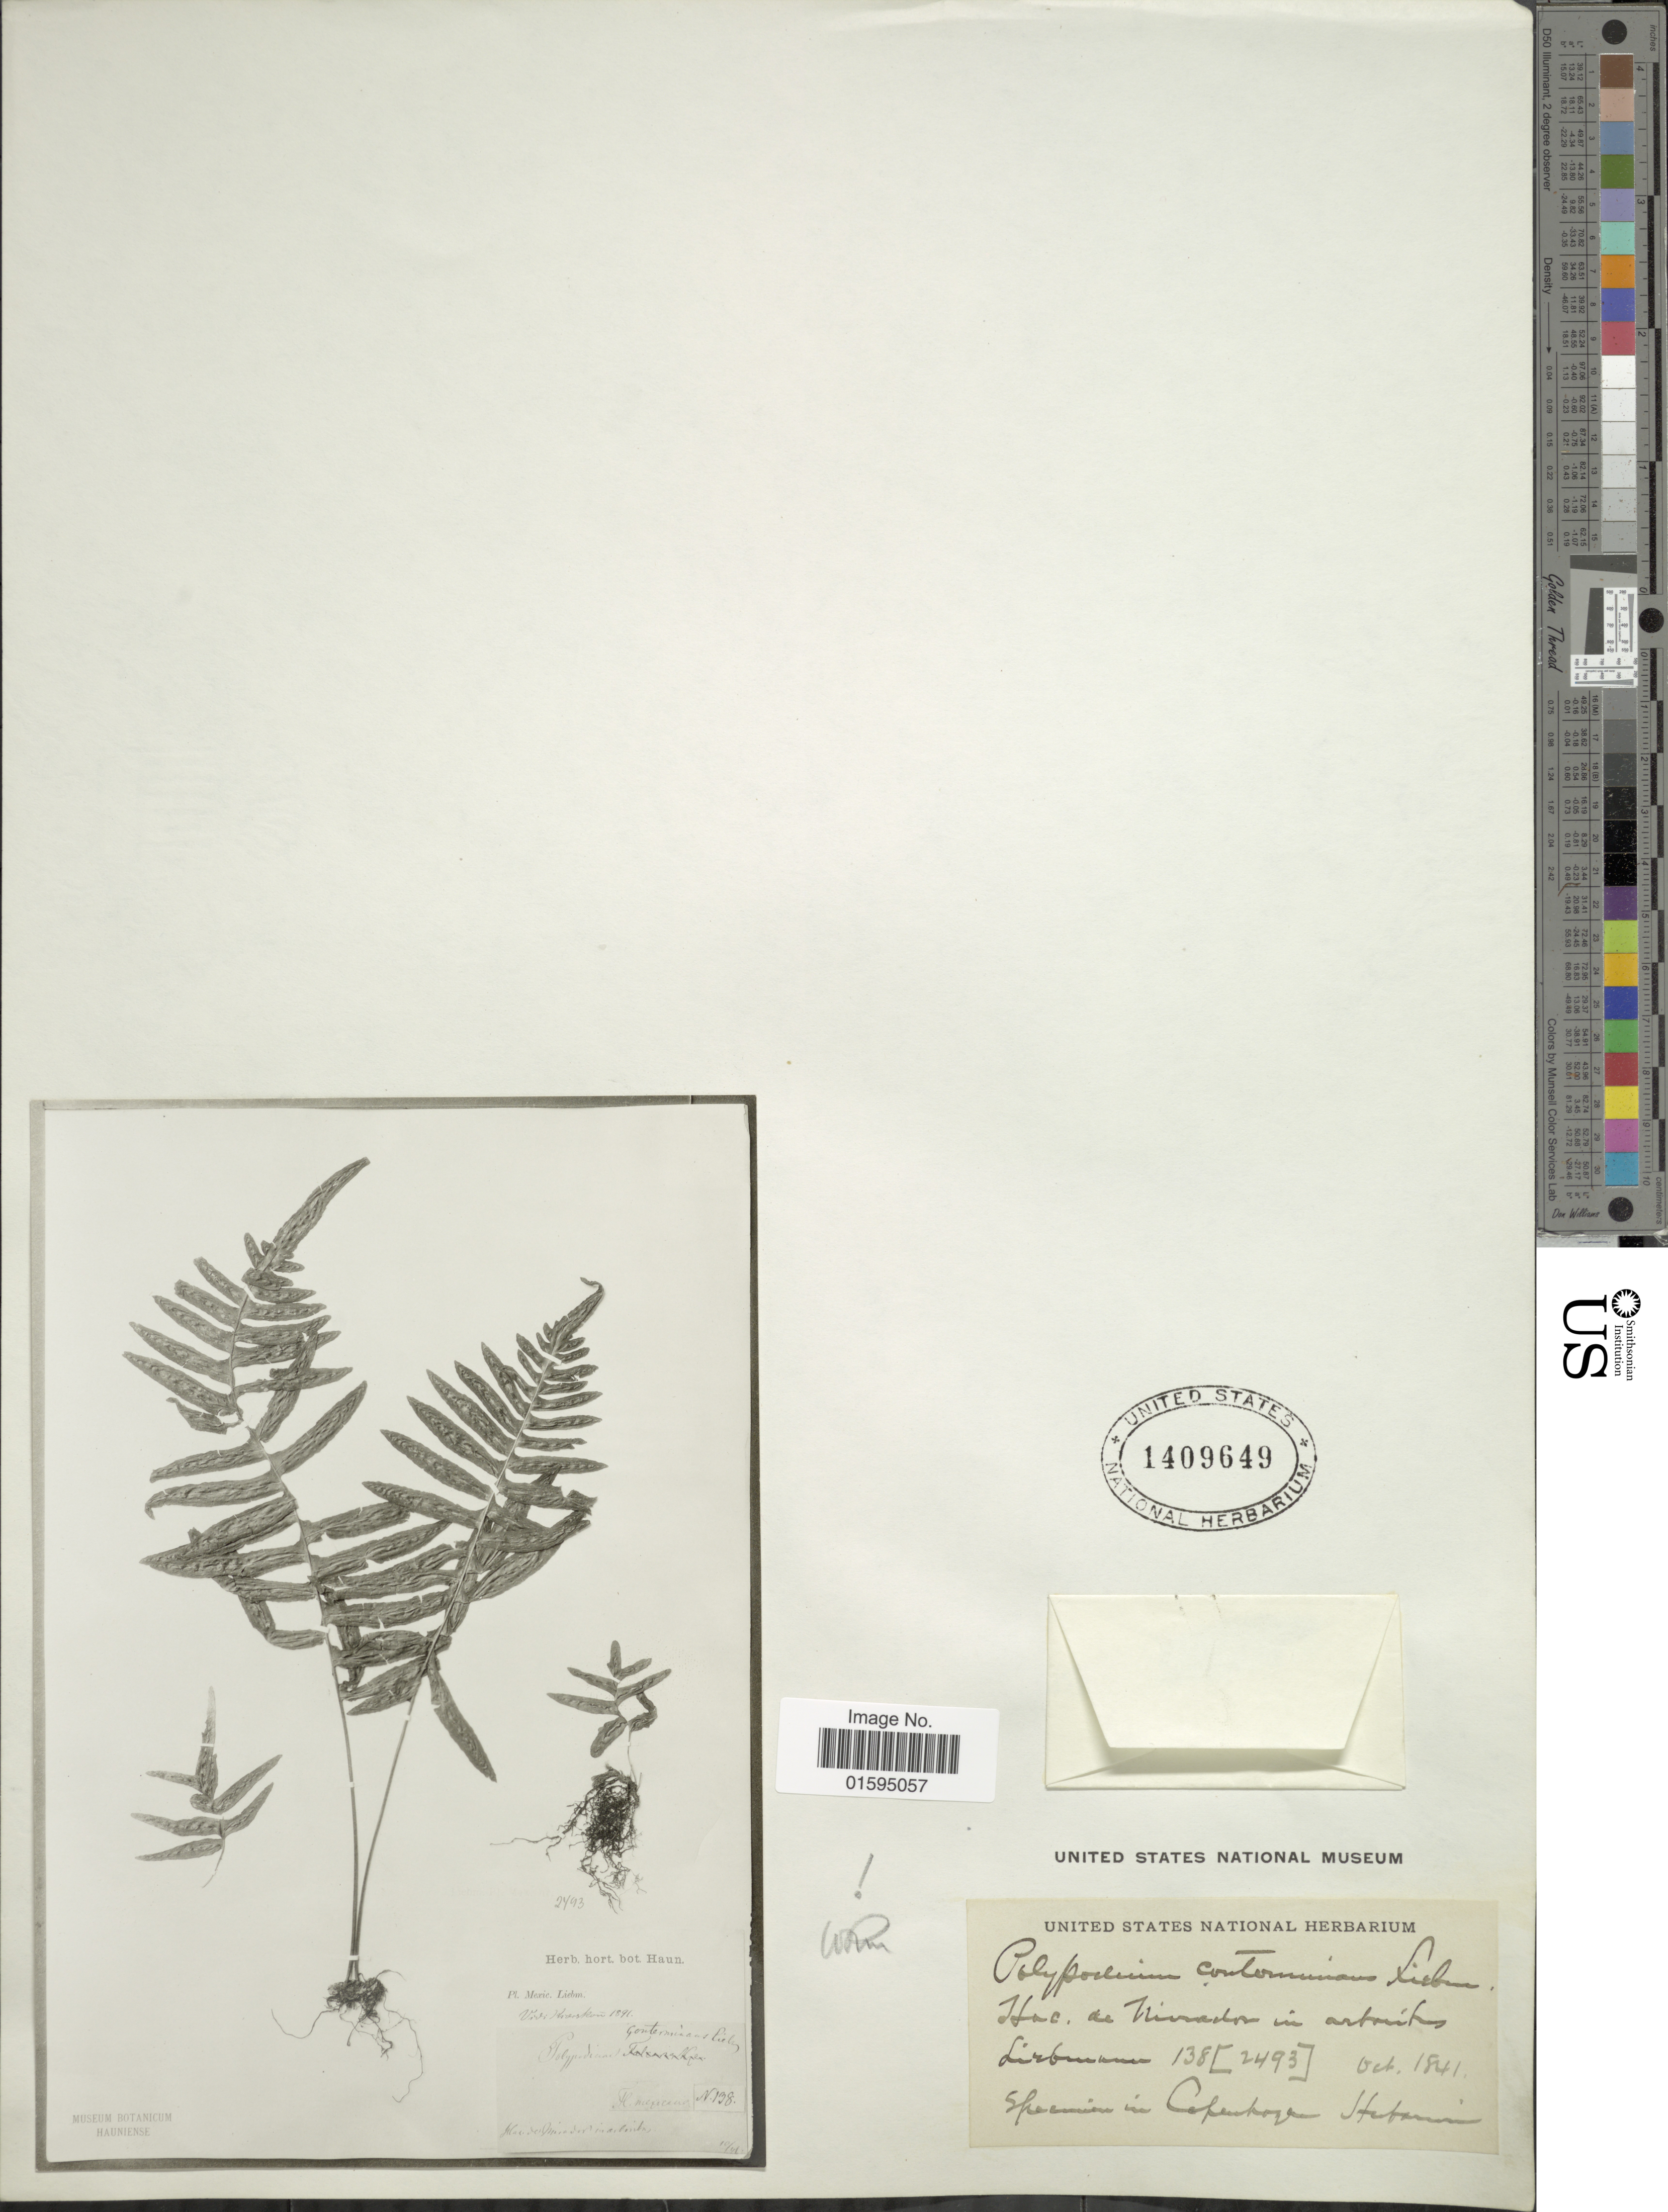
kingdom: Plantae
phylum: Tracheophyta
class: Polypodiopsida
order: Polypodiales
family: Polypodiaceae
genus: Polypodium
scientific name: Polypodium conterminans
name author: Liebm.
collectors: Liebmann, --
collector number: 138/2493?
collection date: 1841-10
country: Mexico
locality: Nivador in arboretus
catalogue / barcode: US 1409649